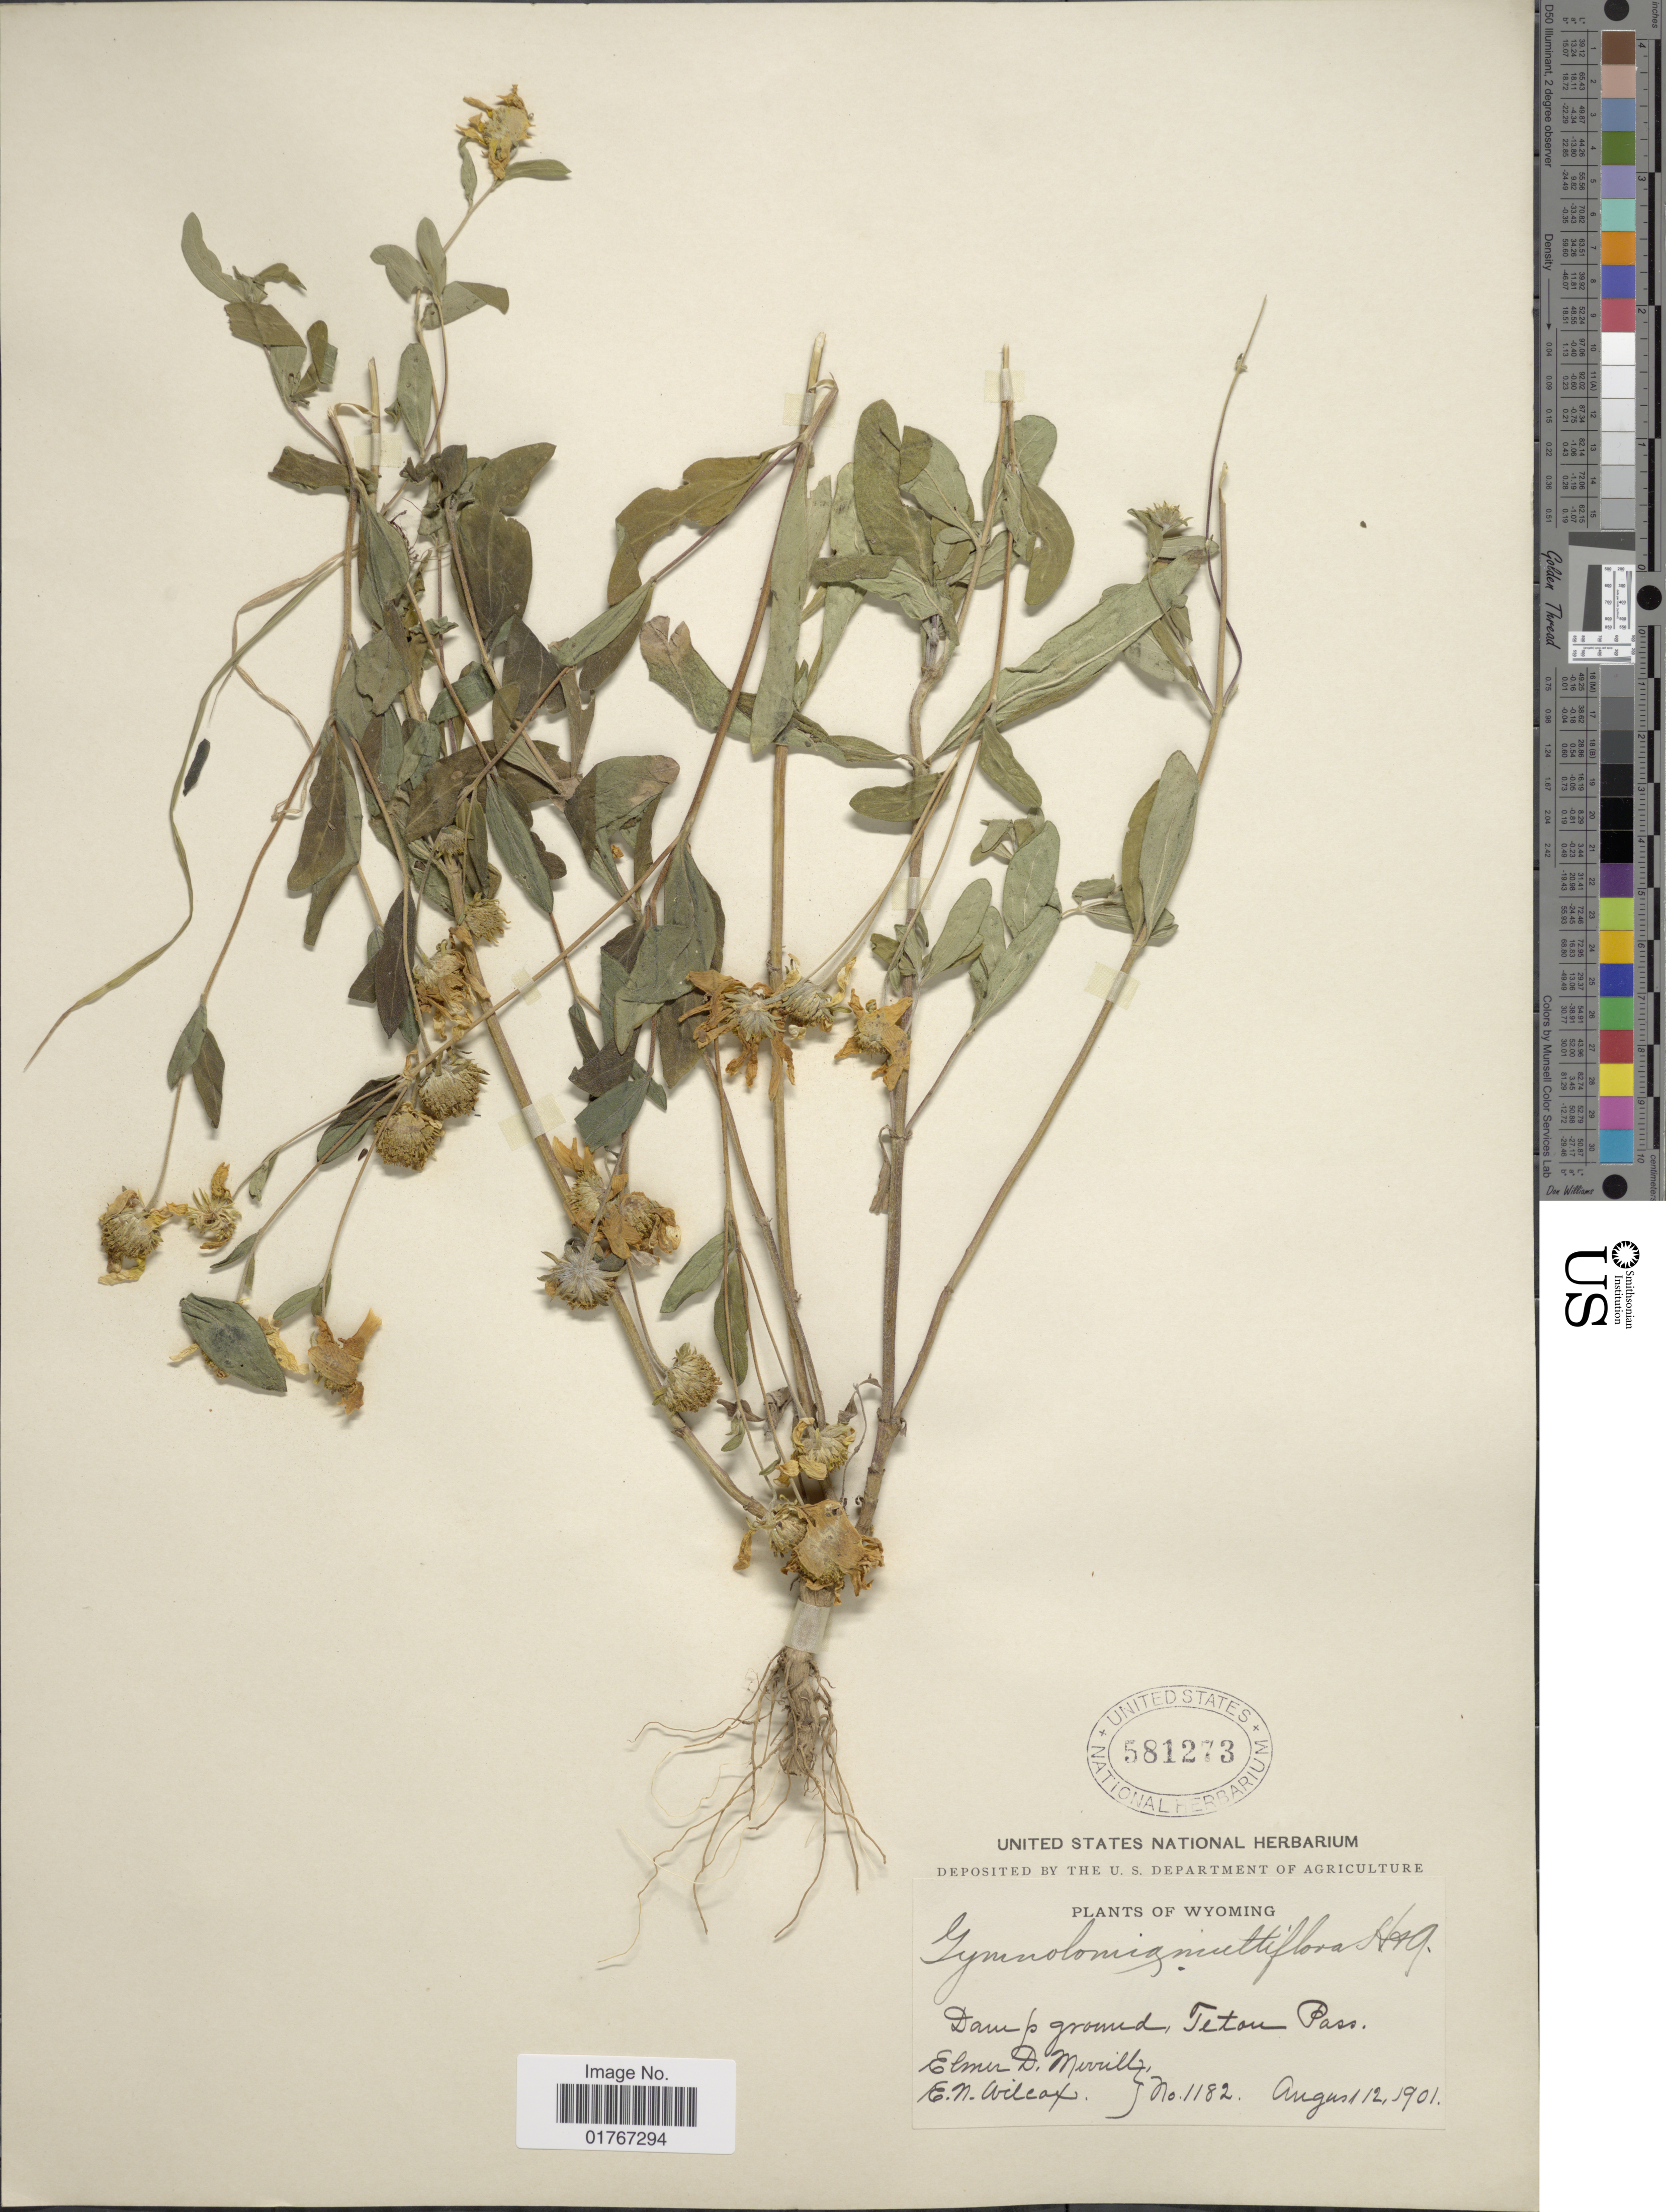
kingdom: Plantae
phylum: Tracheophyta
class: Magnoliopsida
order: Asterales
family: Asteraceae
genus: Heliomeris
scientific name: Heliomeris multiflora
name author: Nutt.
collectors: E. D. Merrill & E. Wilcox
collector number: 1182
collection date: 1901-08-12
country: United States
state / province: Wyoming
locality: Damp ground, Teton Pass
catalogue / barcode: US 581273